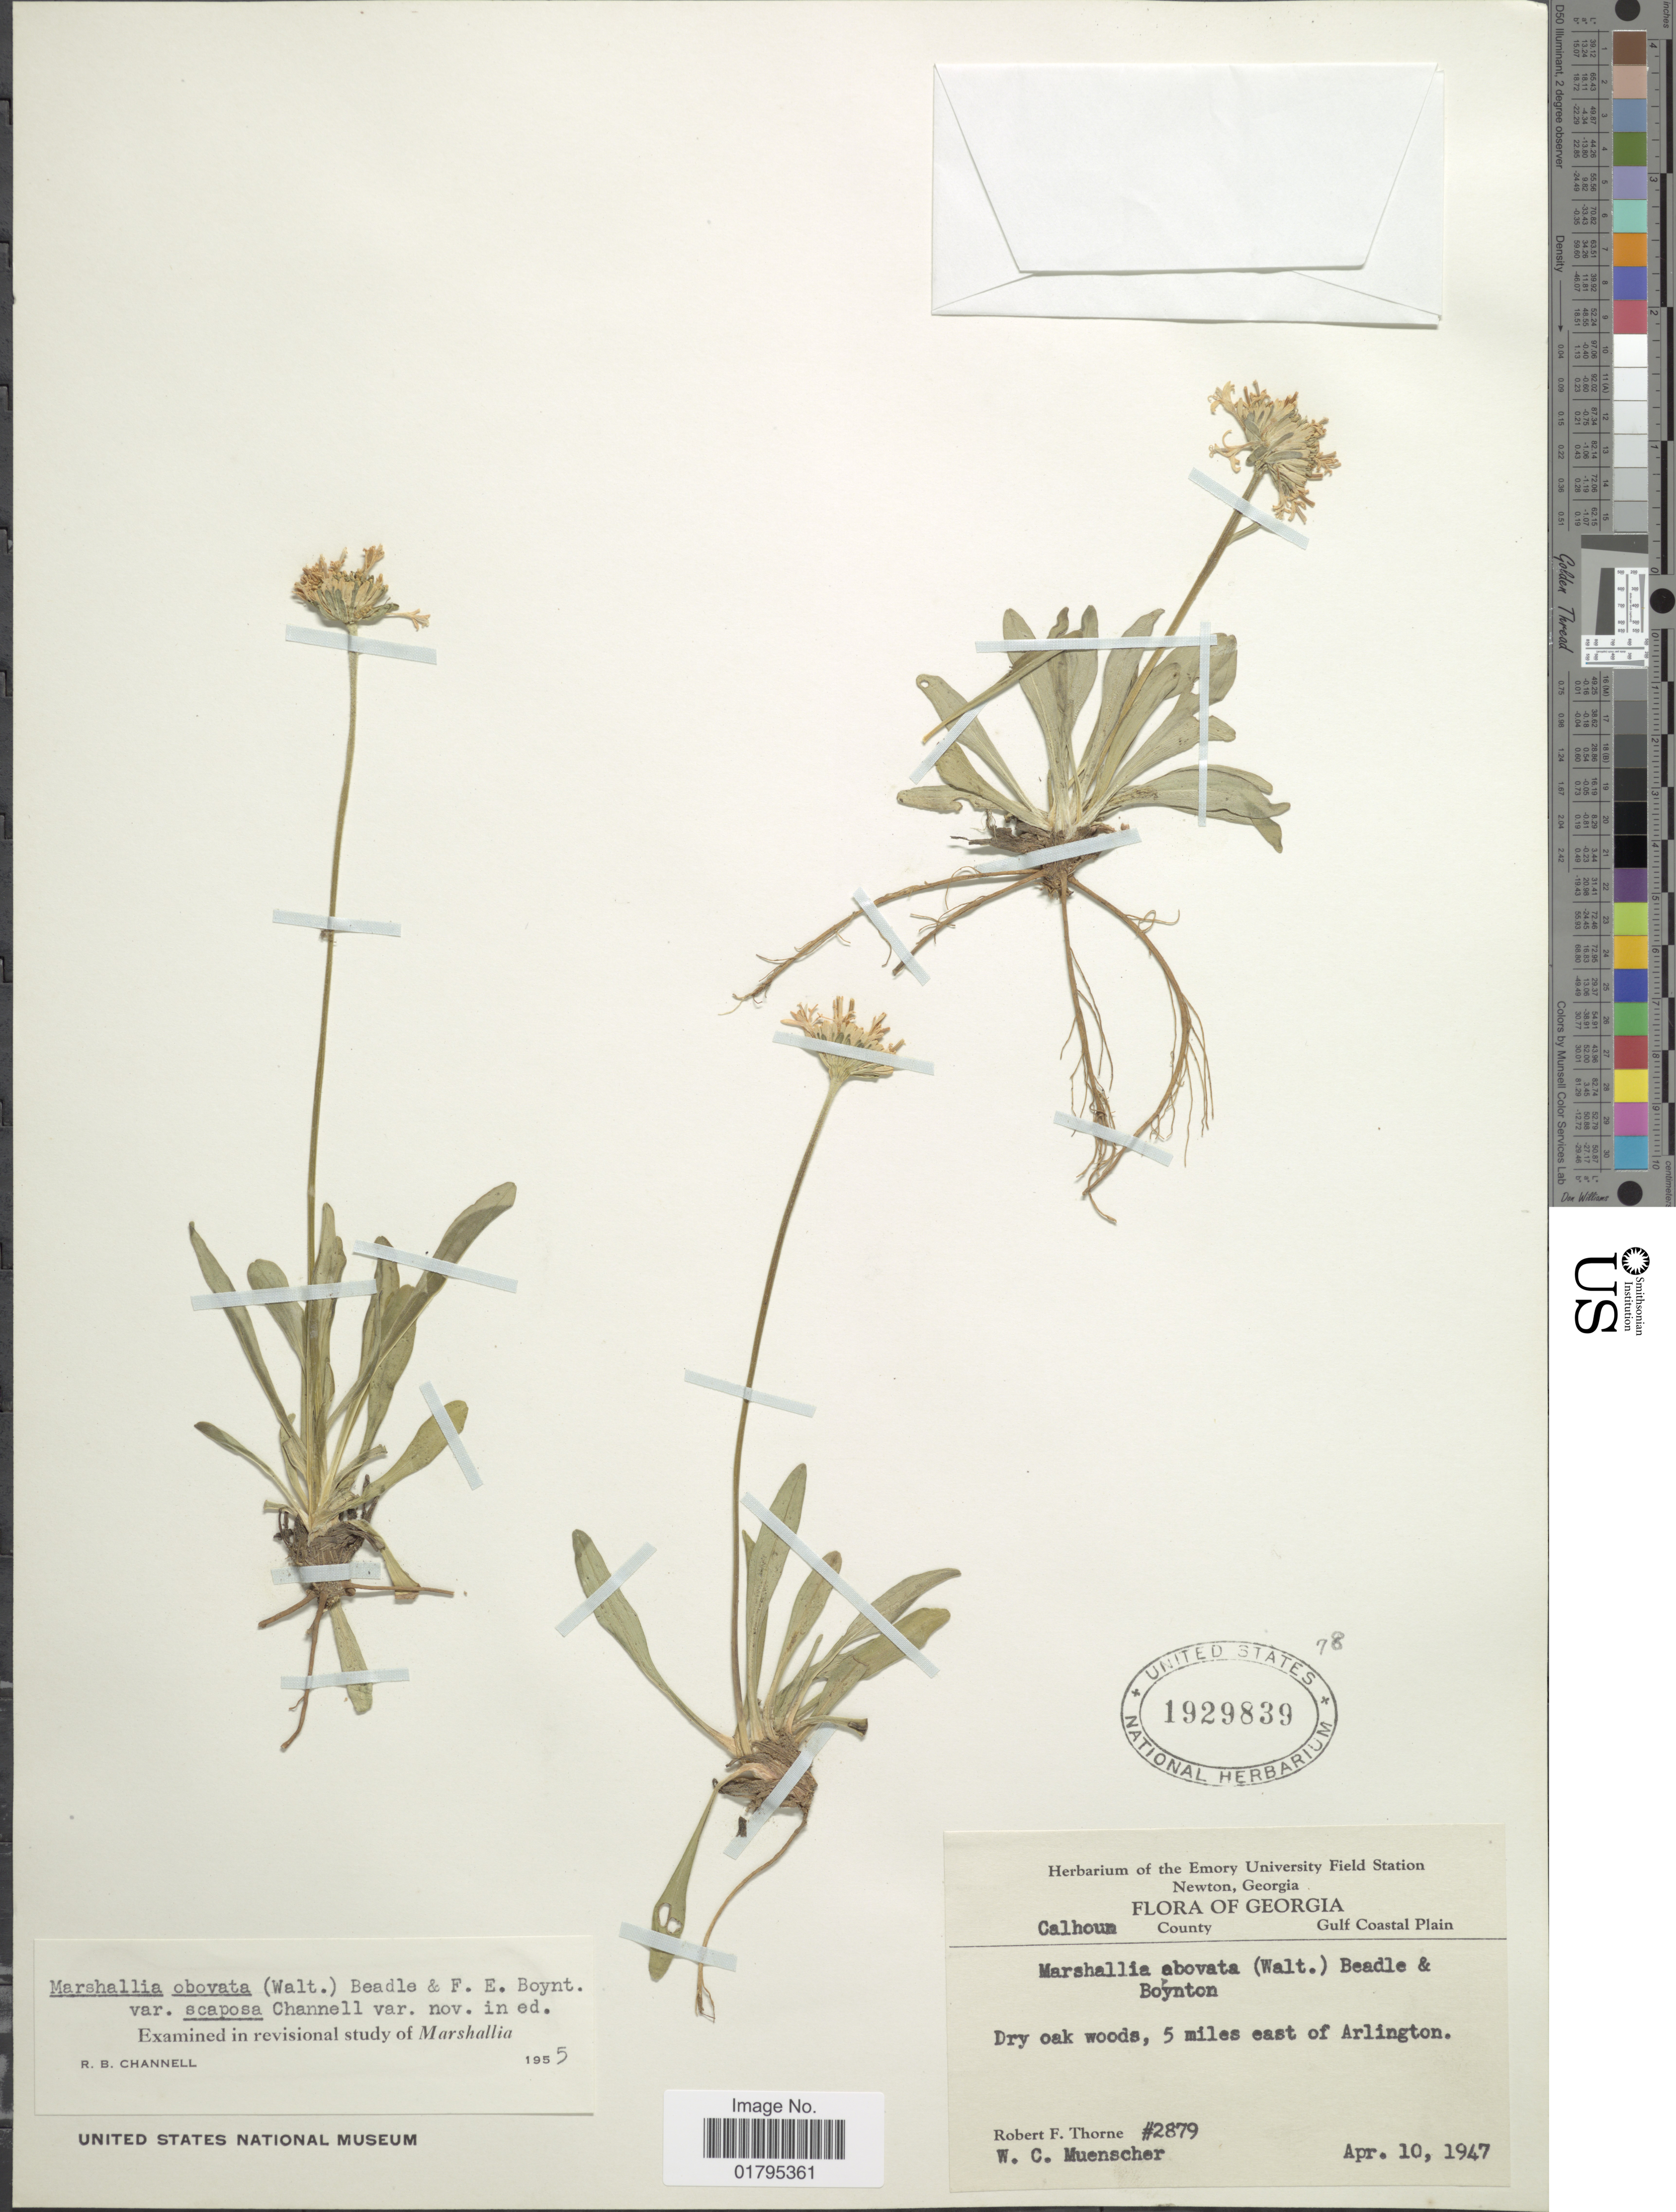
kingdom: Plantae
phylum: Tracheophyta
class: Magnoliopsida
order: Asterales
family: Asteraceae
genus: Marshallia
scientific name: Marshallia obovata var. scaposa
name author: Channell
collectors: R. F. Thorne & W. Muenscher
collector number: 2879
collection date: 1947-04-10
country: United States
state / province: Georgia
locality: Calhoun County, Gulf Coastal Plain. 5 miles east of Arlington.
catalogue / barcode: US 1929839